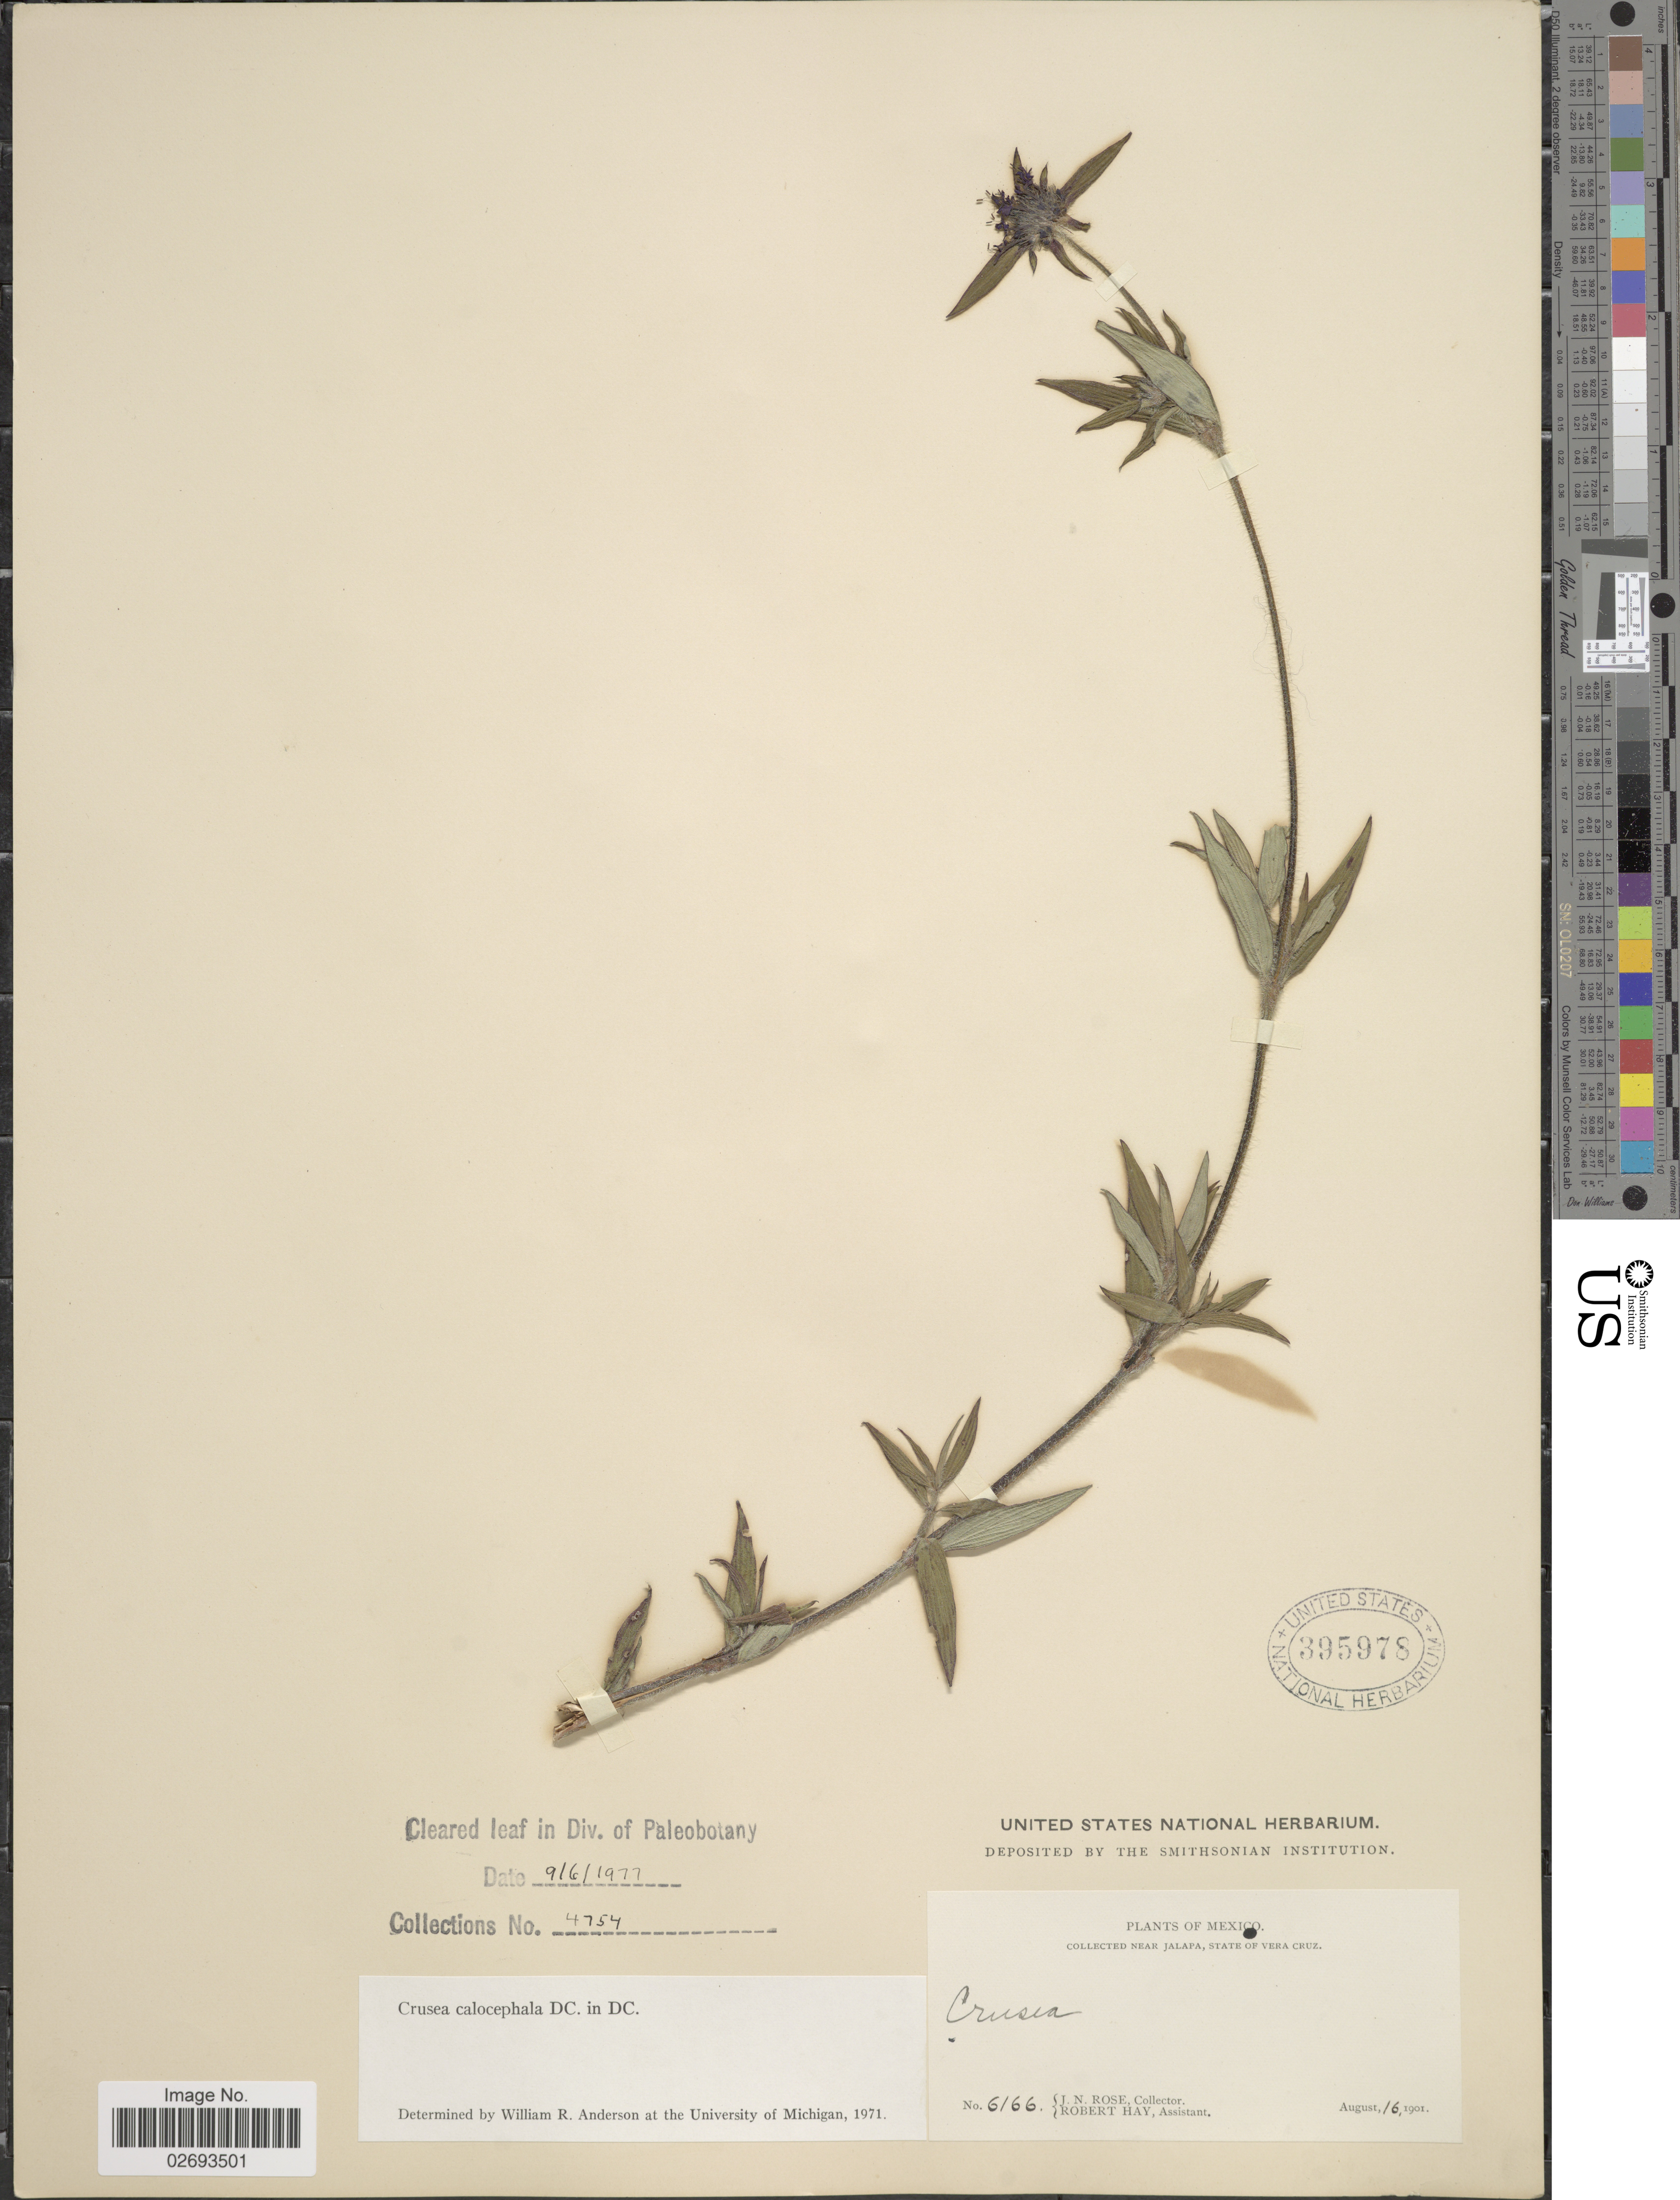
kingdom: Plantae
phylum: Tracheophyta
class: Magnoliopsida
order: Gentianales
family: Rubiaceae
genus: Crusea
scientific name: Crusea calocephala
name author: DC.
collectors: J. N. Rose & R. Hay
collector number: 6166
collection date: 1901-08-16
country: Mexico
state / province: Veracruz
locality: Near Jalapa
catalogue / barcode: US 395978